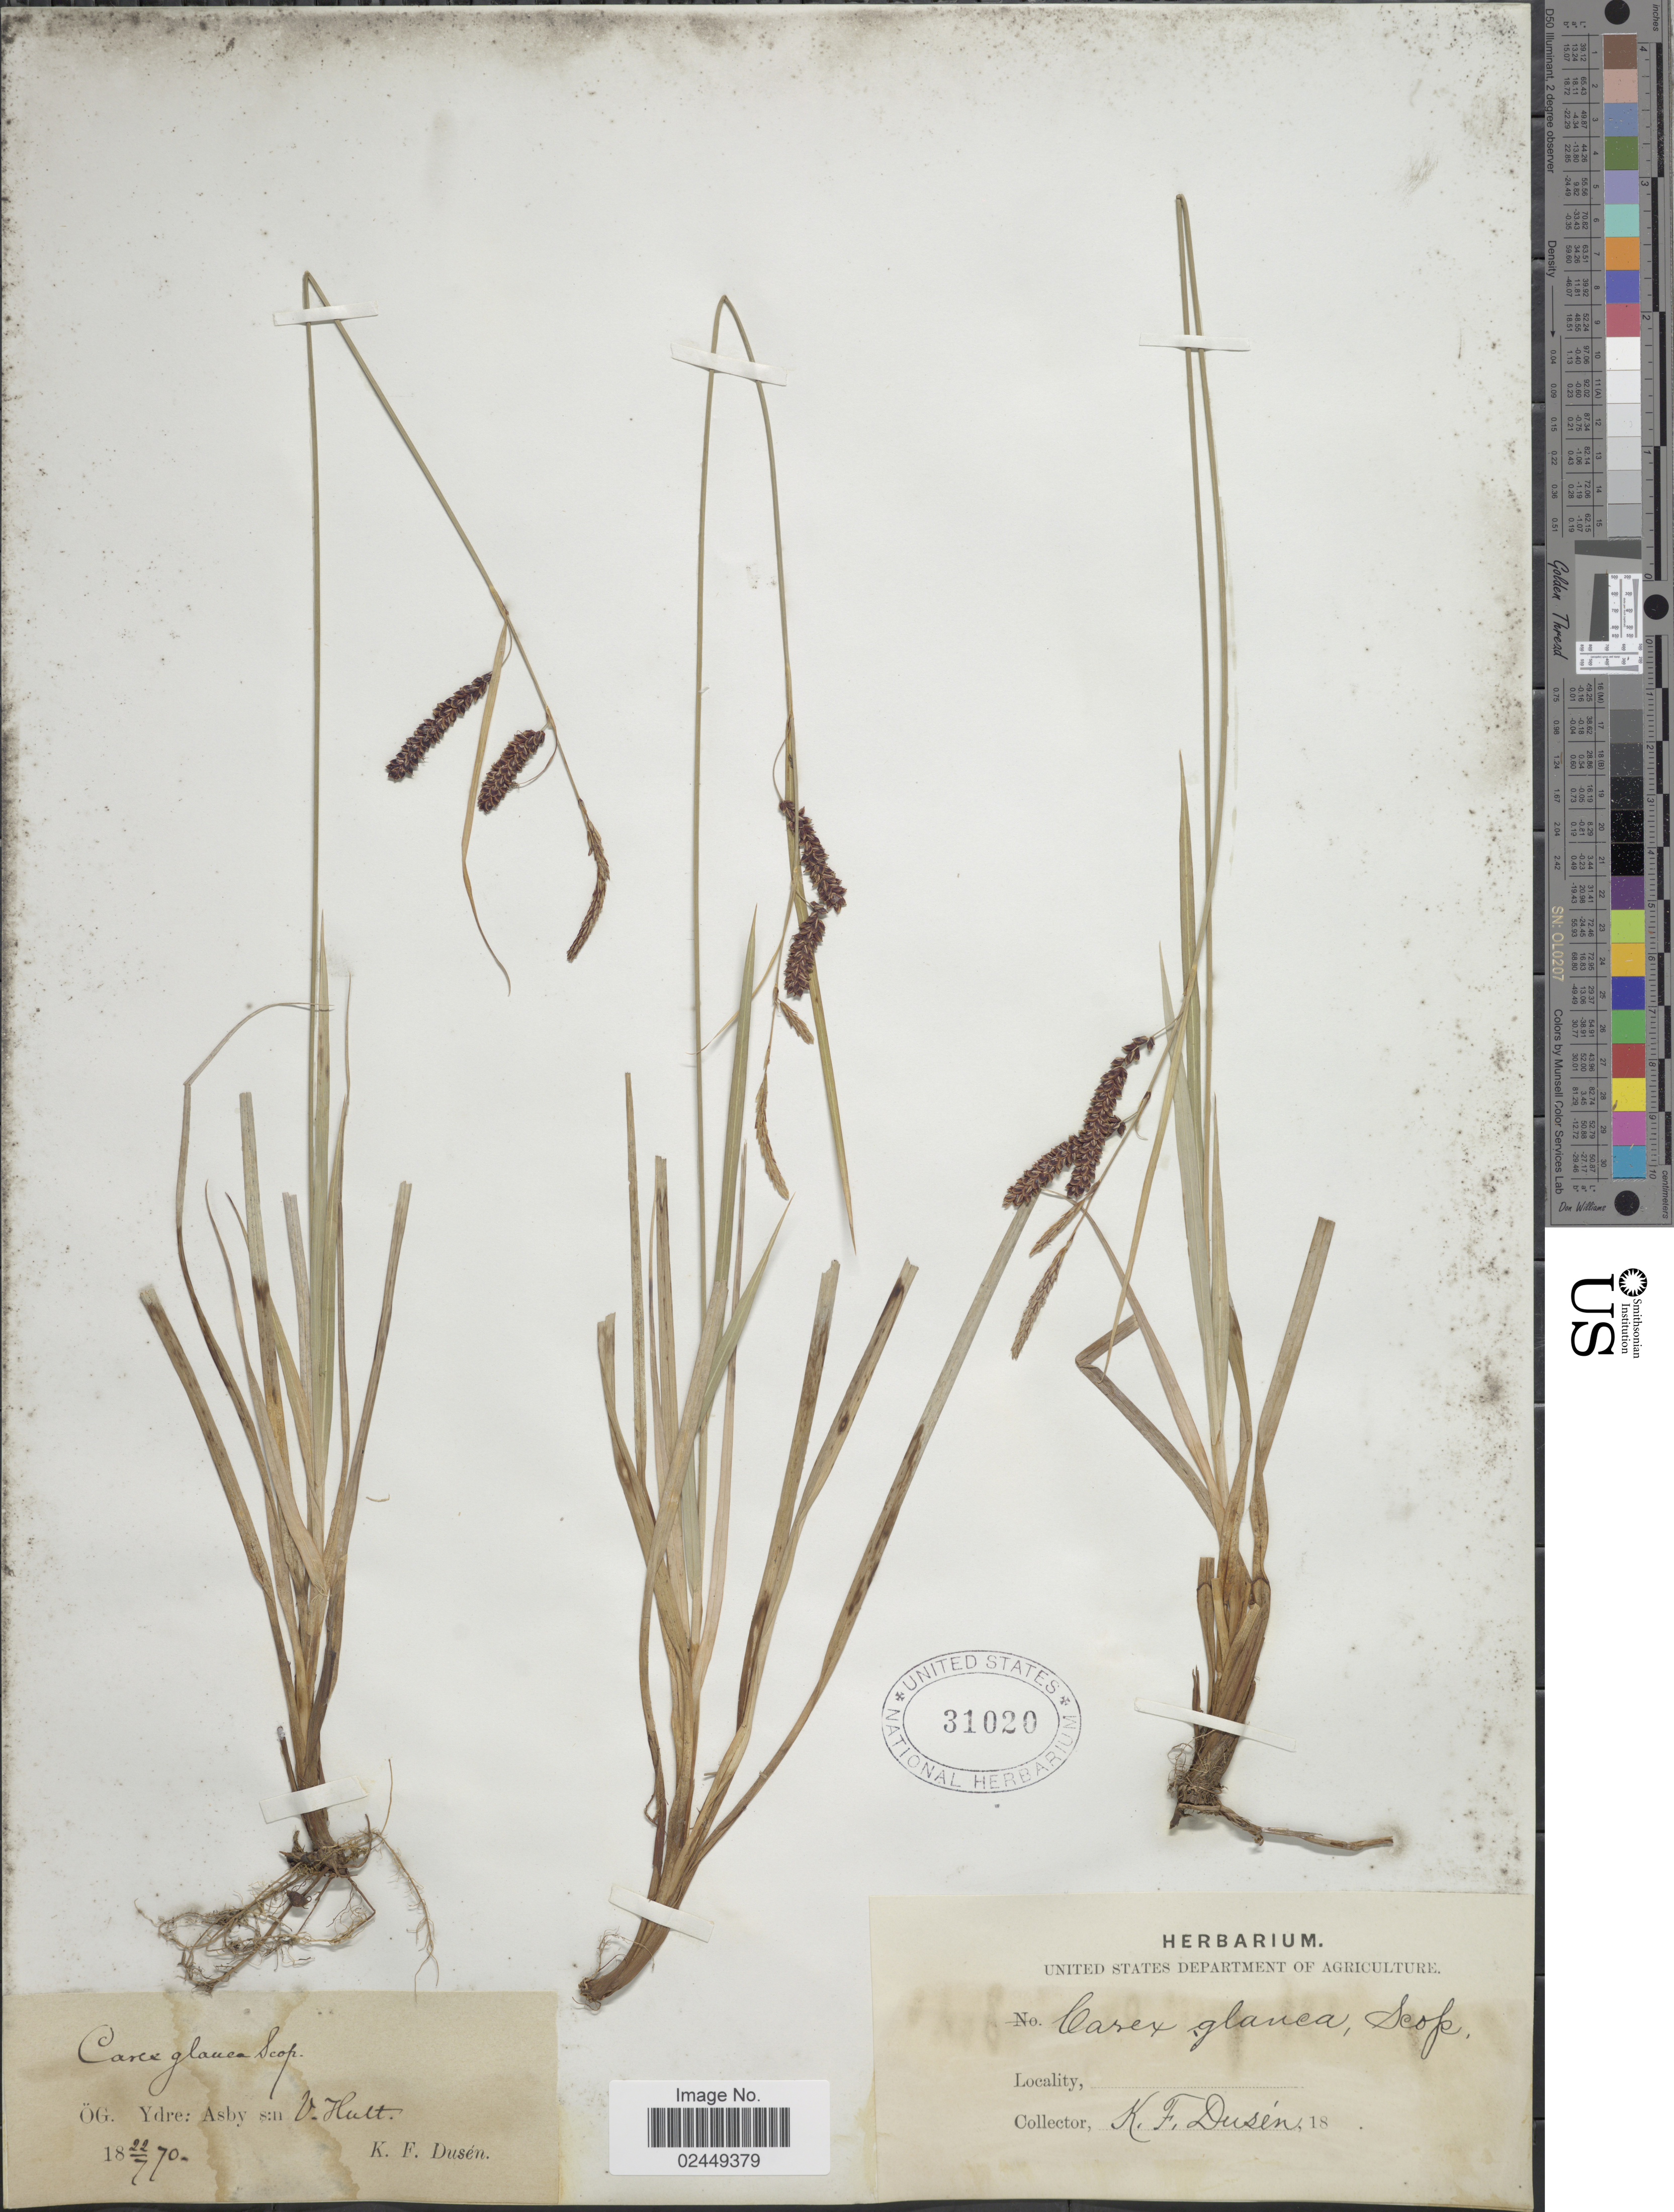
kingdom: Plantae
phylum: Tracheophyta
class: Liliopsida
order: Poales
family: Cyperaceae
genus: Carex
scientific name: Carex flacca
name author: Schreb.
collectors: K. Dusén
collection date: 1870-07-22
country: Sweden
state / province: Östergötland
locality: OG: Ydre: Asby s:n V. Hutt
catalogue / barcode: US 31020